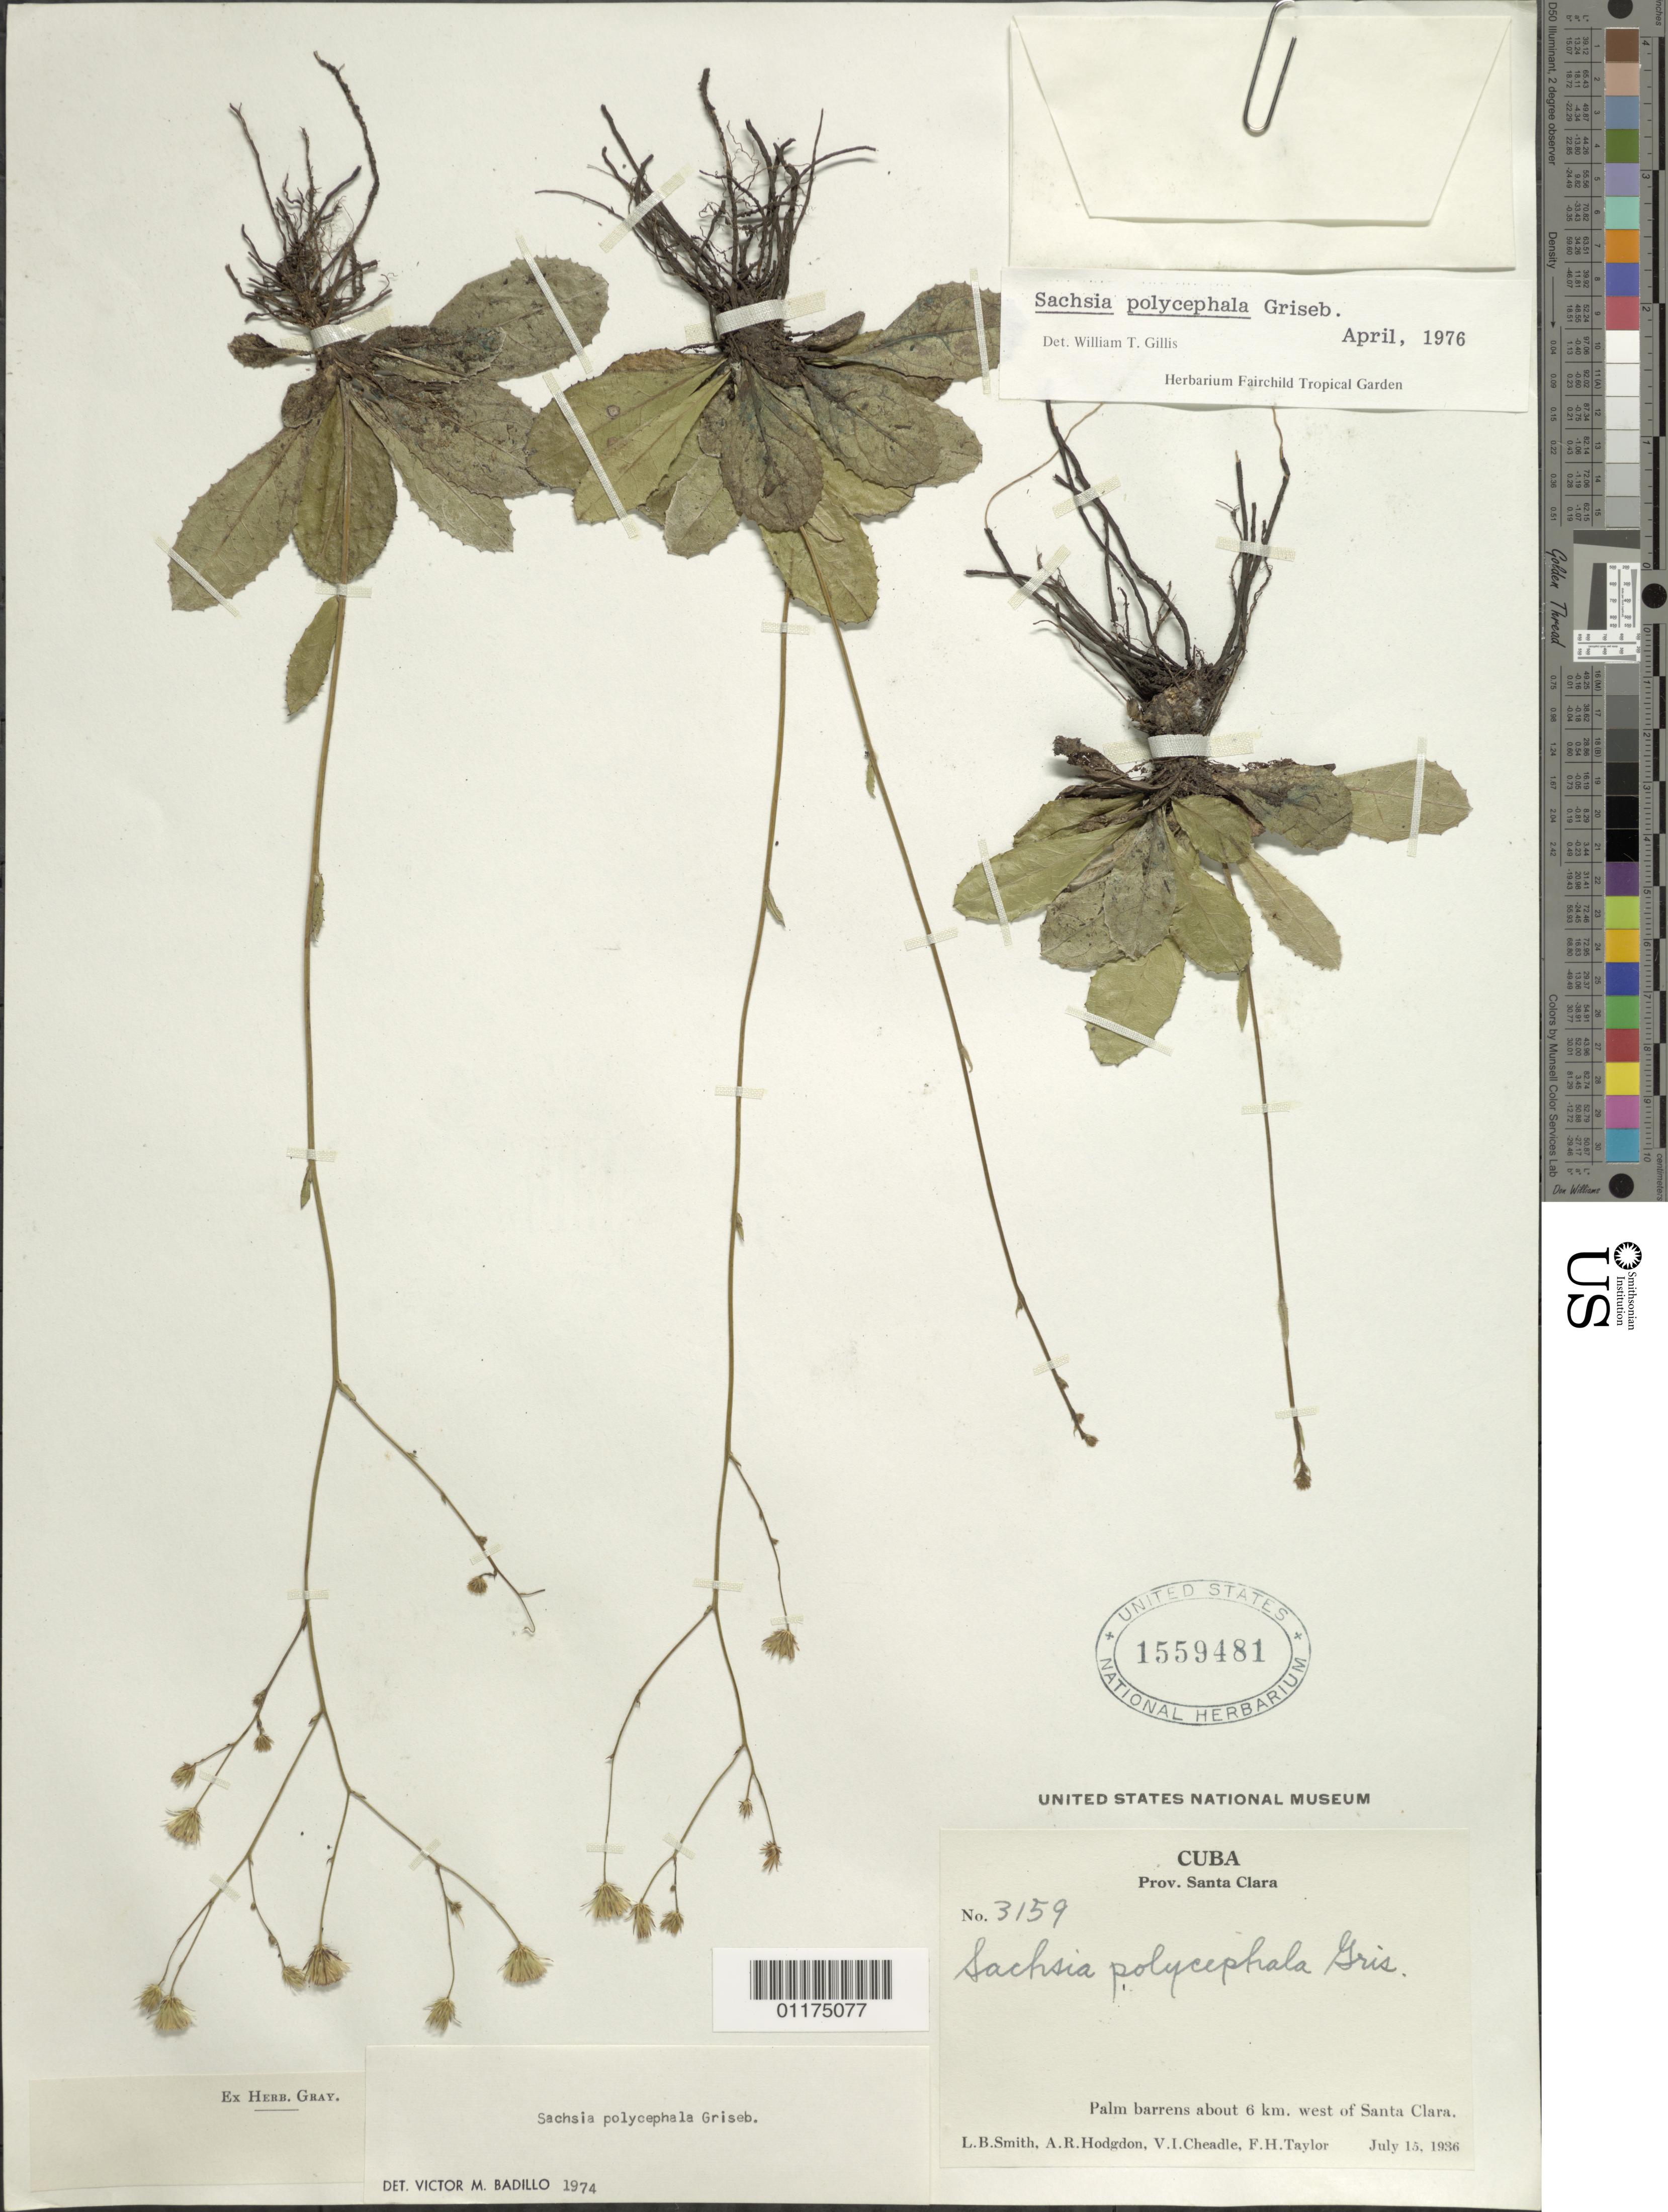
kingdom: Plantae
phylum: Tracheophyta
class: Magnoliopsida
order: Asterales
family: Asteraceae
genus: Sachsia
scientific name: Sachsia polycephala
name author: Griseb.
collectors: L. Smith, A. R. Hodgdon, V. I. Cheadle & F. H. Taylor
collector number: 3159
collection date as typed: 15 Jul 1936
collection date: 1936-07-15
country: Cuba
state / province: Villa Clara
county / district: Santa Clara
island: Cuba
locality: Palm barrens about 6 km. west of Santa Clara.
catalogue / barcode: US 1559481